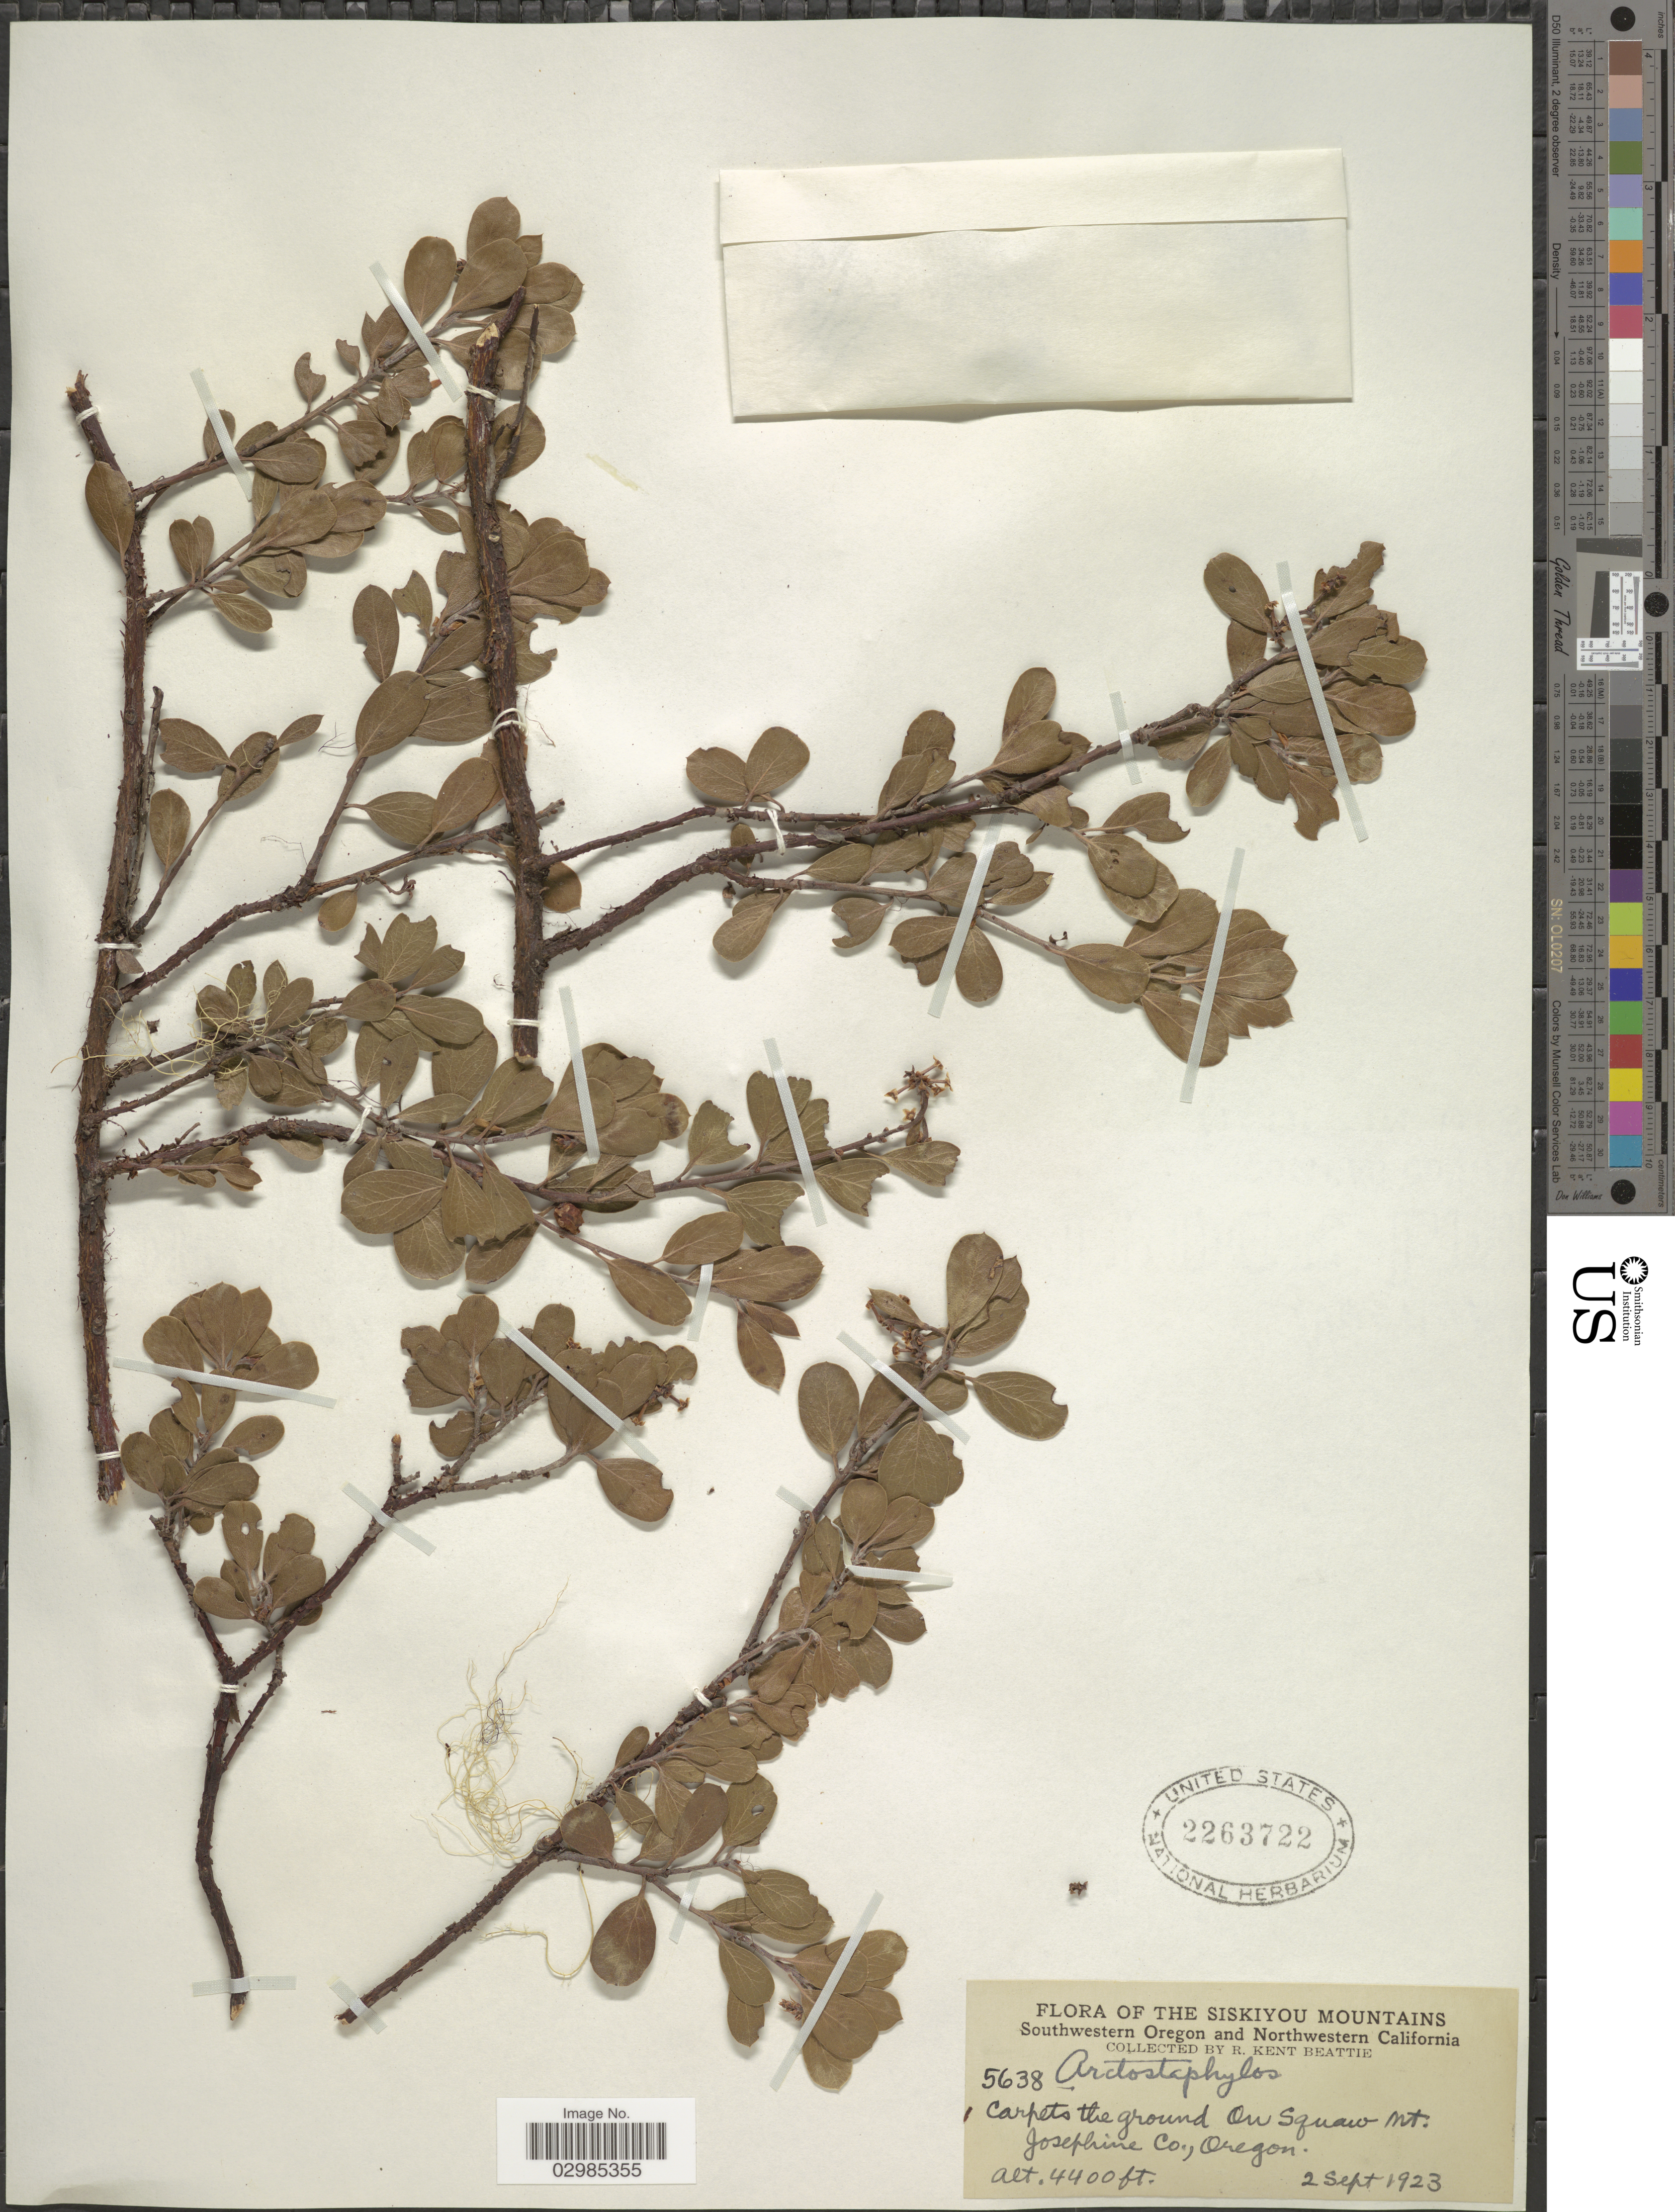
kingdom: Plantae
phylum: Tracheophyta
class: Magnoliopsida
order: Ericales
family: Ericaceae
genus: Arctostaphylos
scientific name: Arctostaphylos cratericola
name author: (Donn. Sm.) Donn. Sm.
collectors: R. K. Beattie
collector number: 5638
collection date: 1932-09-02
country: United States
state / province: Oregon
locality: Siskiyou Mountains. Southwestern Oregon. On Squaw Mt. Jospehine Co.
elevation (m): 1341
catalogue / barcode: US 2263722